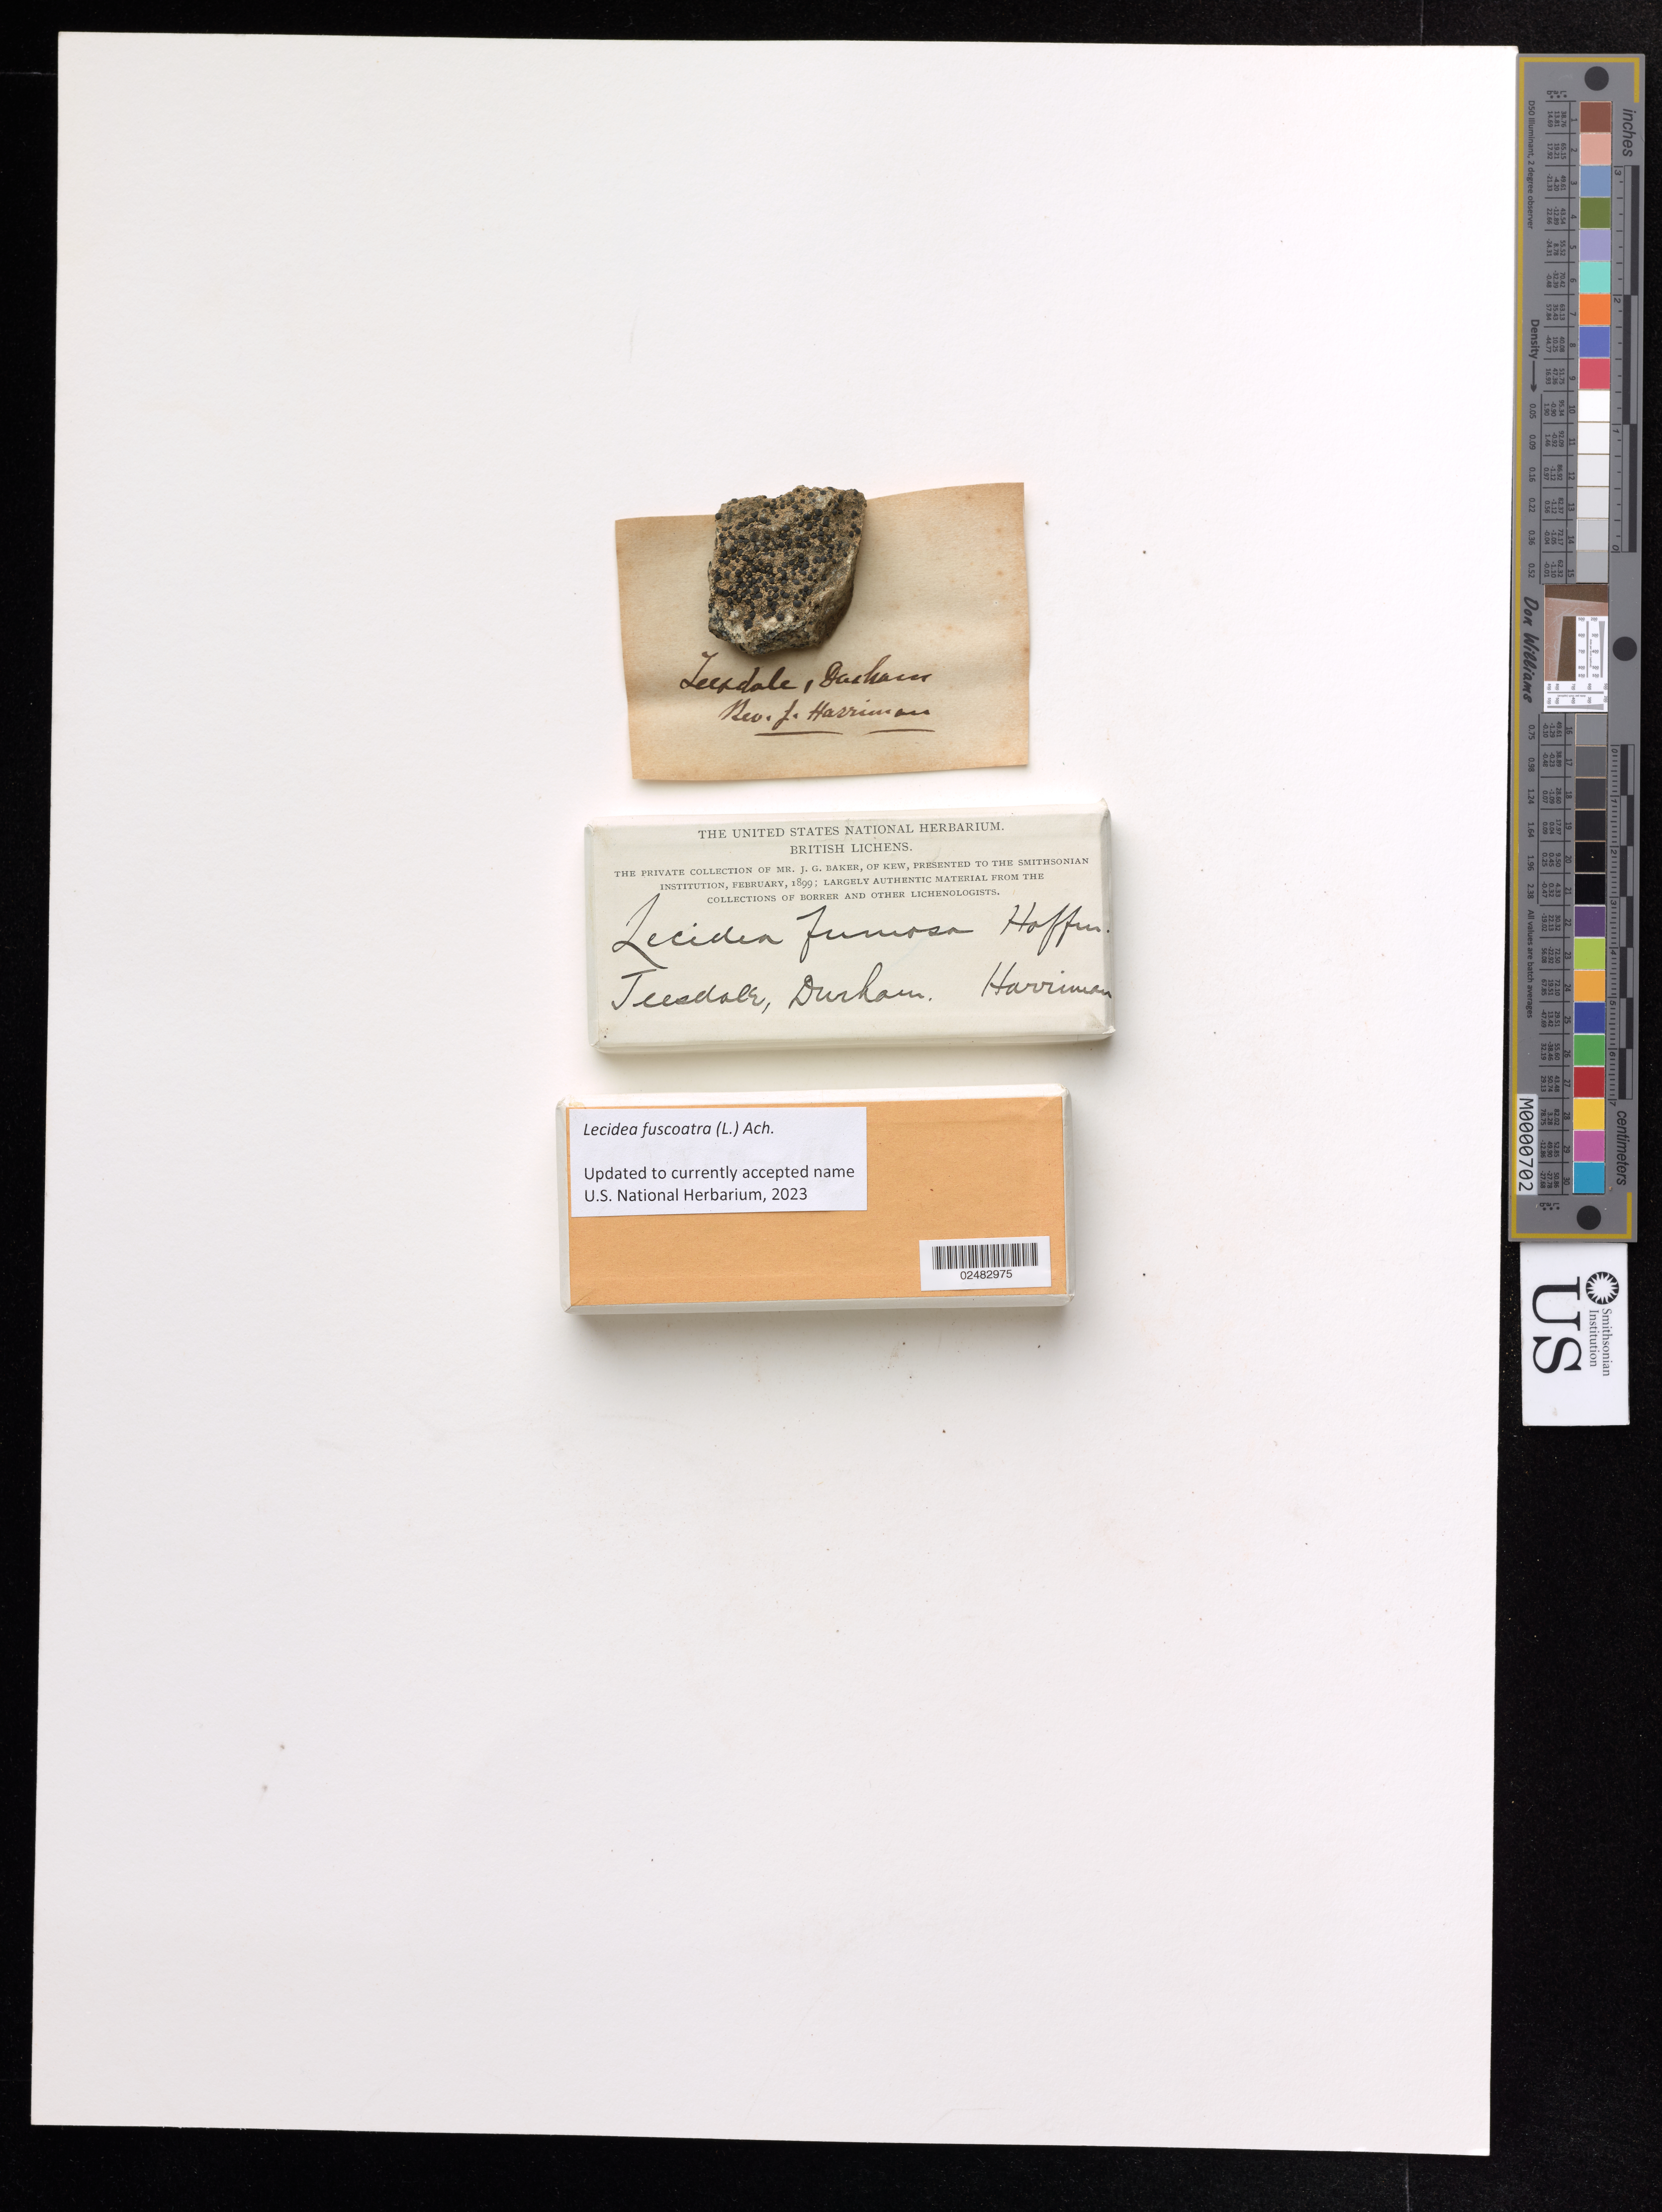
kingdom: Fungi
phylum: Ascomycota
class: Lecanoromycetes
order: Lecideales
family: Lecideaceae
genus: Lecidea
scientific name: Lecidea fuscoatra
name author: (L.) Ach.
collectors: J. Harriman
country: United Kingdom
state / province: England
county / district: Norfolk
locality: Dunham, Teesdale.